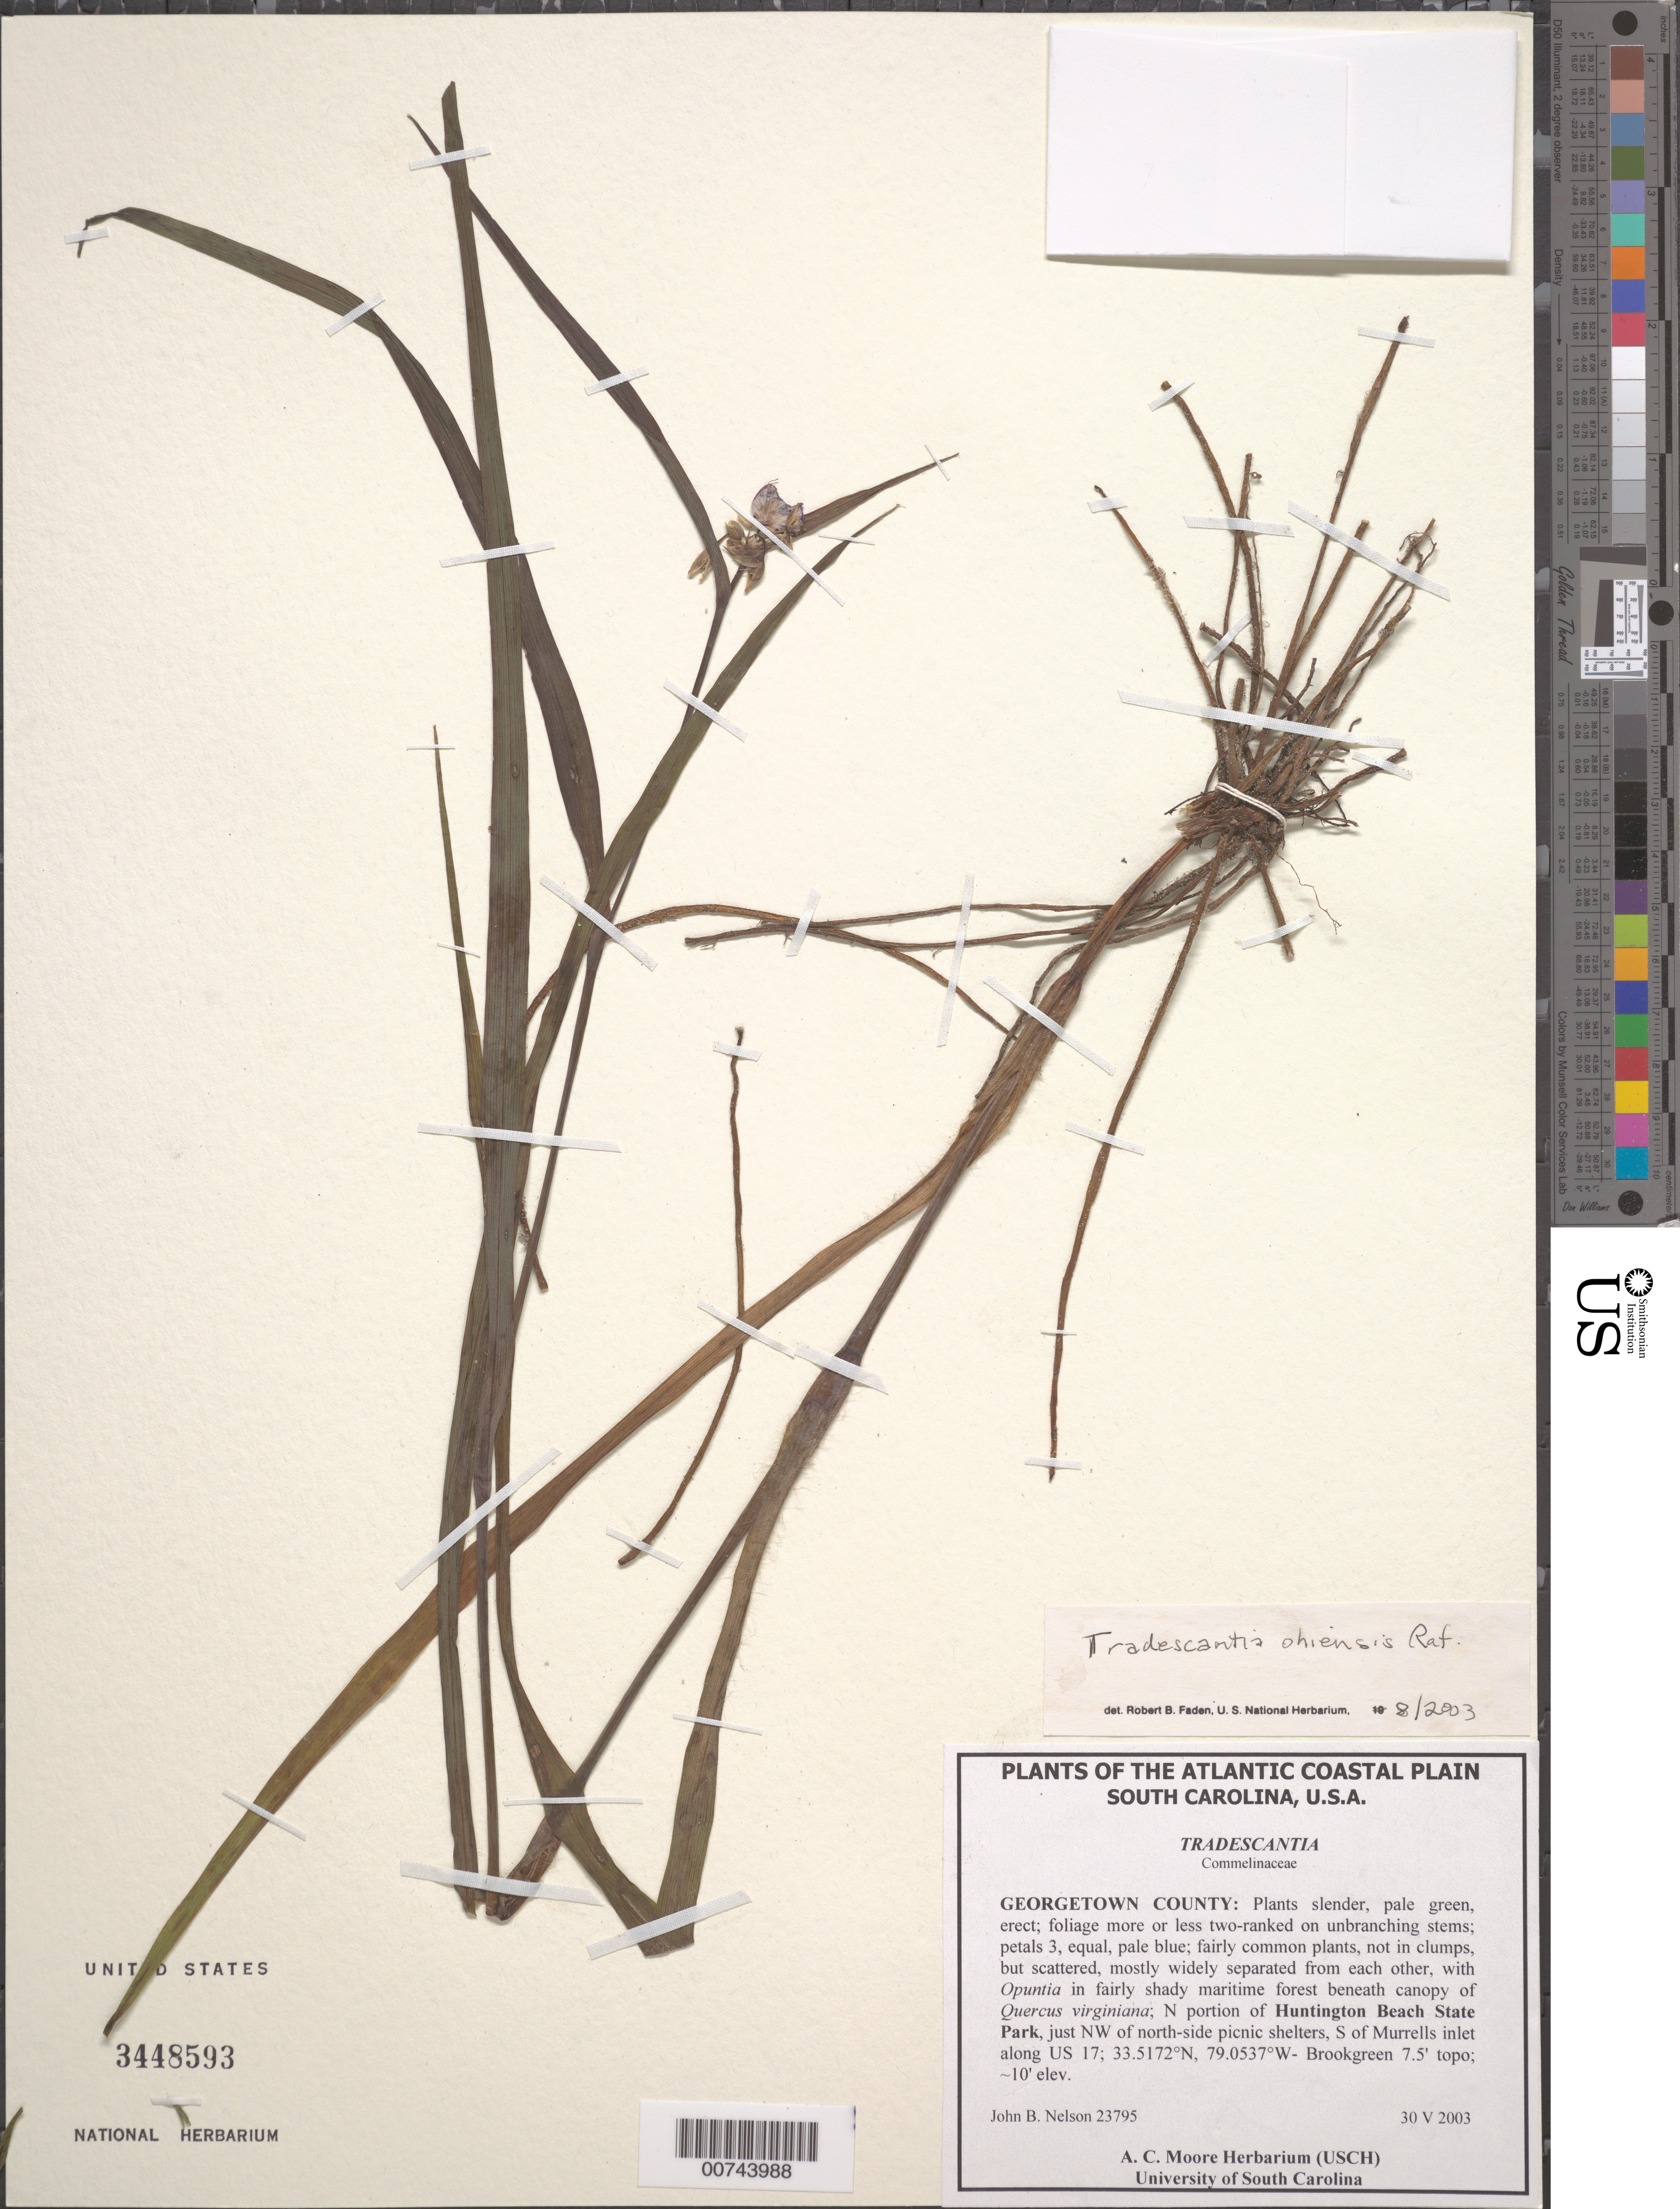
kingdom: Plantae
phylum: Tracheophyta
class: Liliopsida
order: Commelinales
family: Commelinaceae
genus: Tradescantia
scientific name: Tradescantia ohiensis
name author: Raf.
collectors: J. B. Nelson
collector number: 23795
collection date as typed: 30 May 2003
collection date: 2003-05-30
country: United States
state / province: South Carolina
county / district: Georgetown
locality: N portion of Huntington Beach State Park, just SW of north-side picnic shelters, S of Murrells inlet along US 17. Brookgreen Topo.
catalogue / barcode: US 3448593